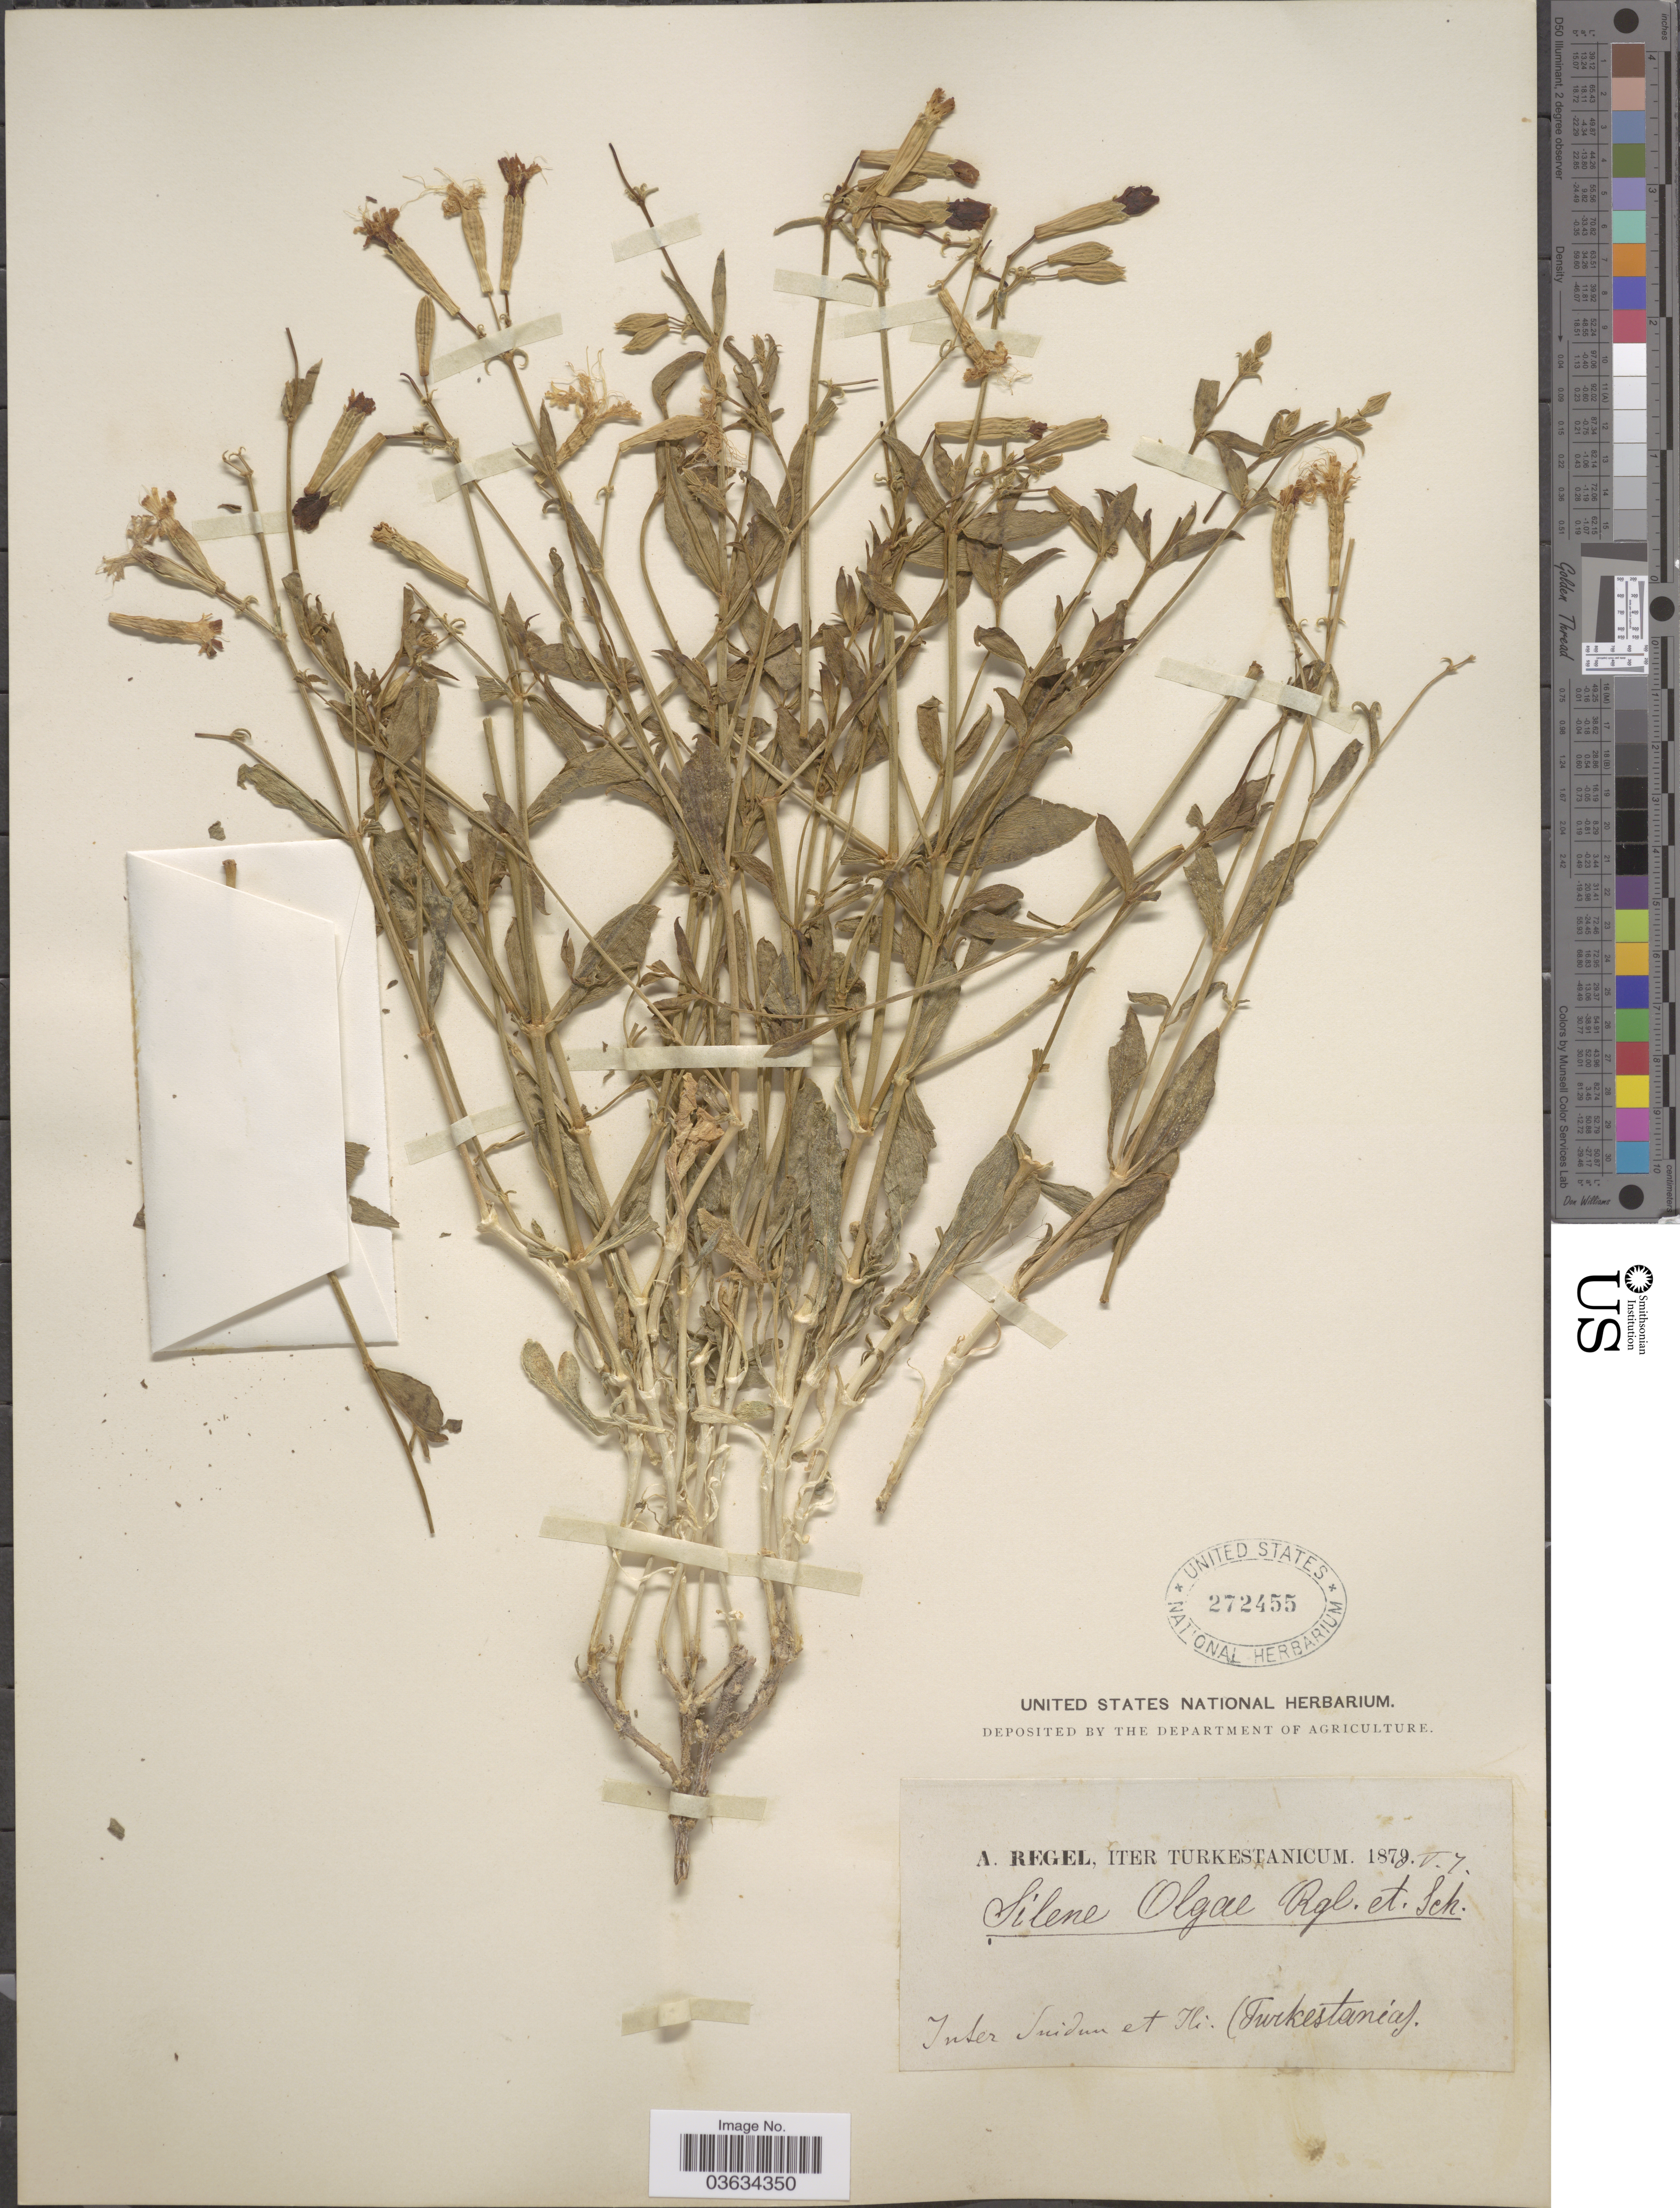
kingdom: Plantae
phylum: Tracheophyta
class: Magnoliopsida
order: Caryophyllales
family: Caryophyllaceae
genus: Silene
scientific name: Silene olgae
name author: Rohrb.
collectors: A. Regel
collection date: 1879-05-07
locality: Iter Turkestanicum. Inter Suidun et Tli (Turkestania).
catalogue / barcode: US 272455